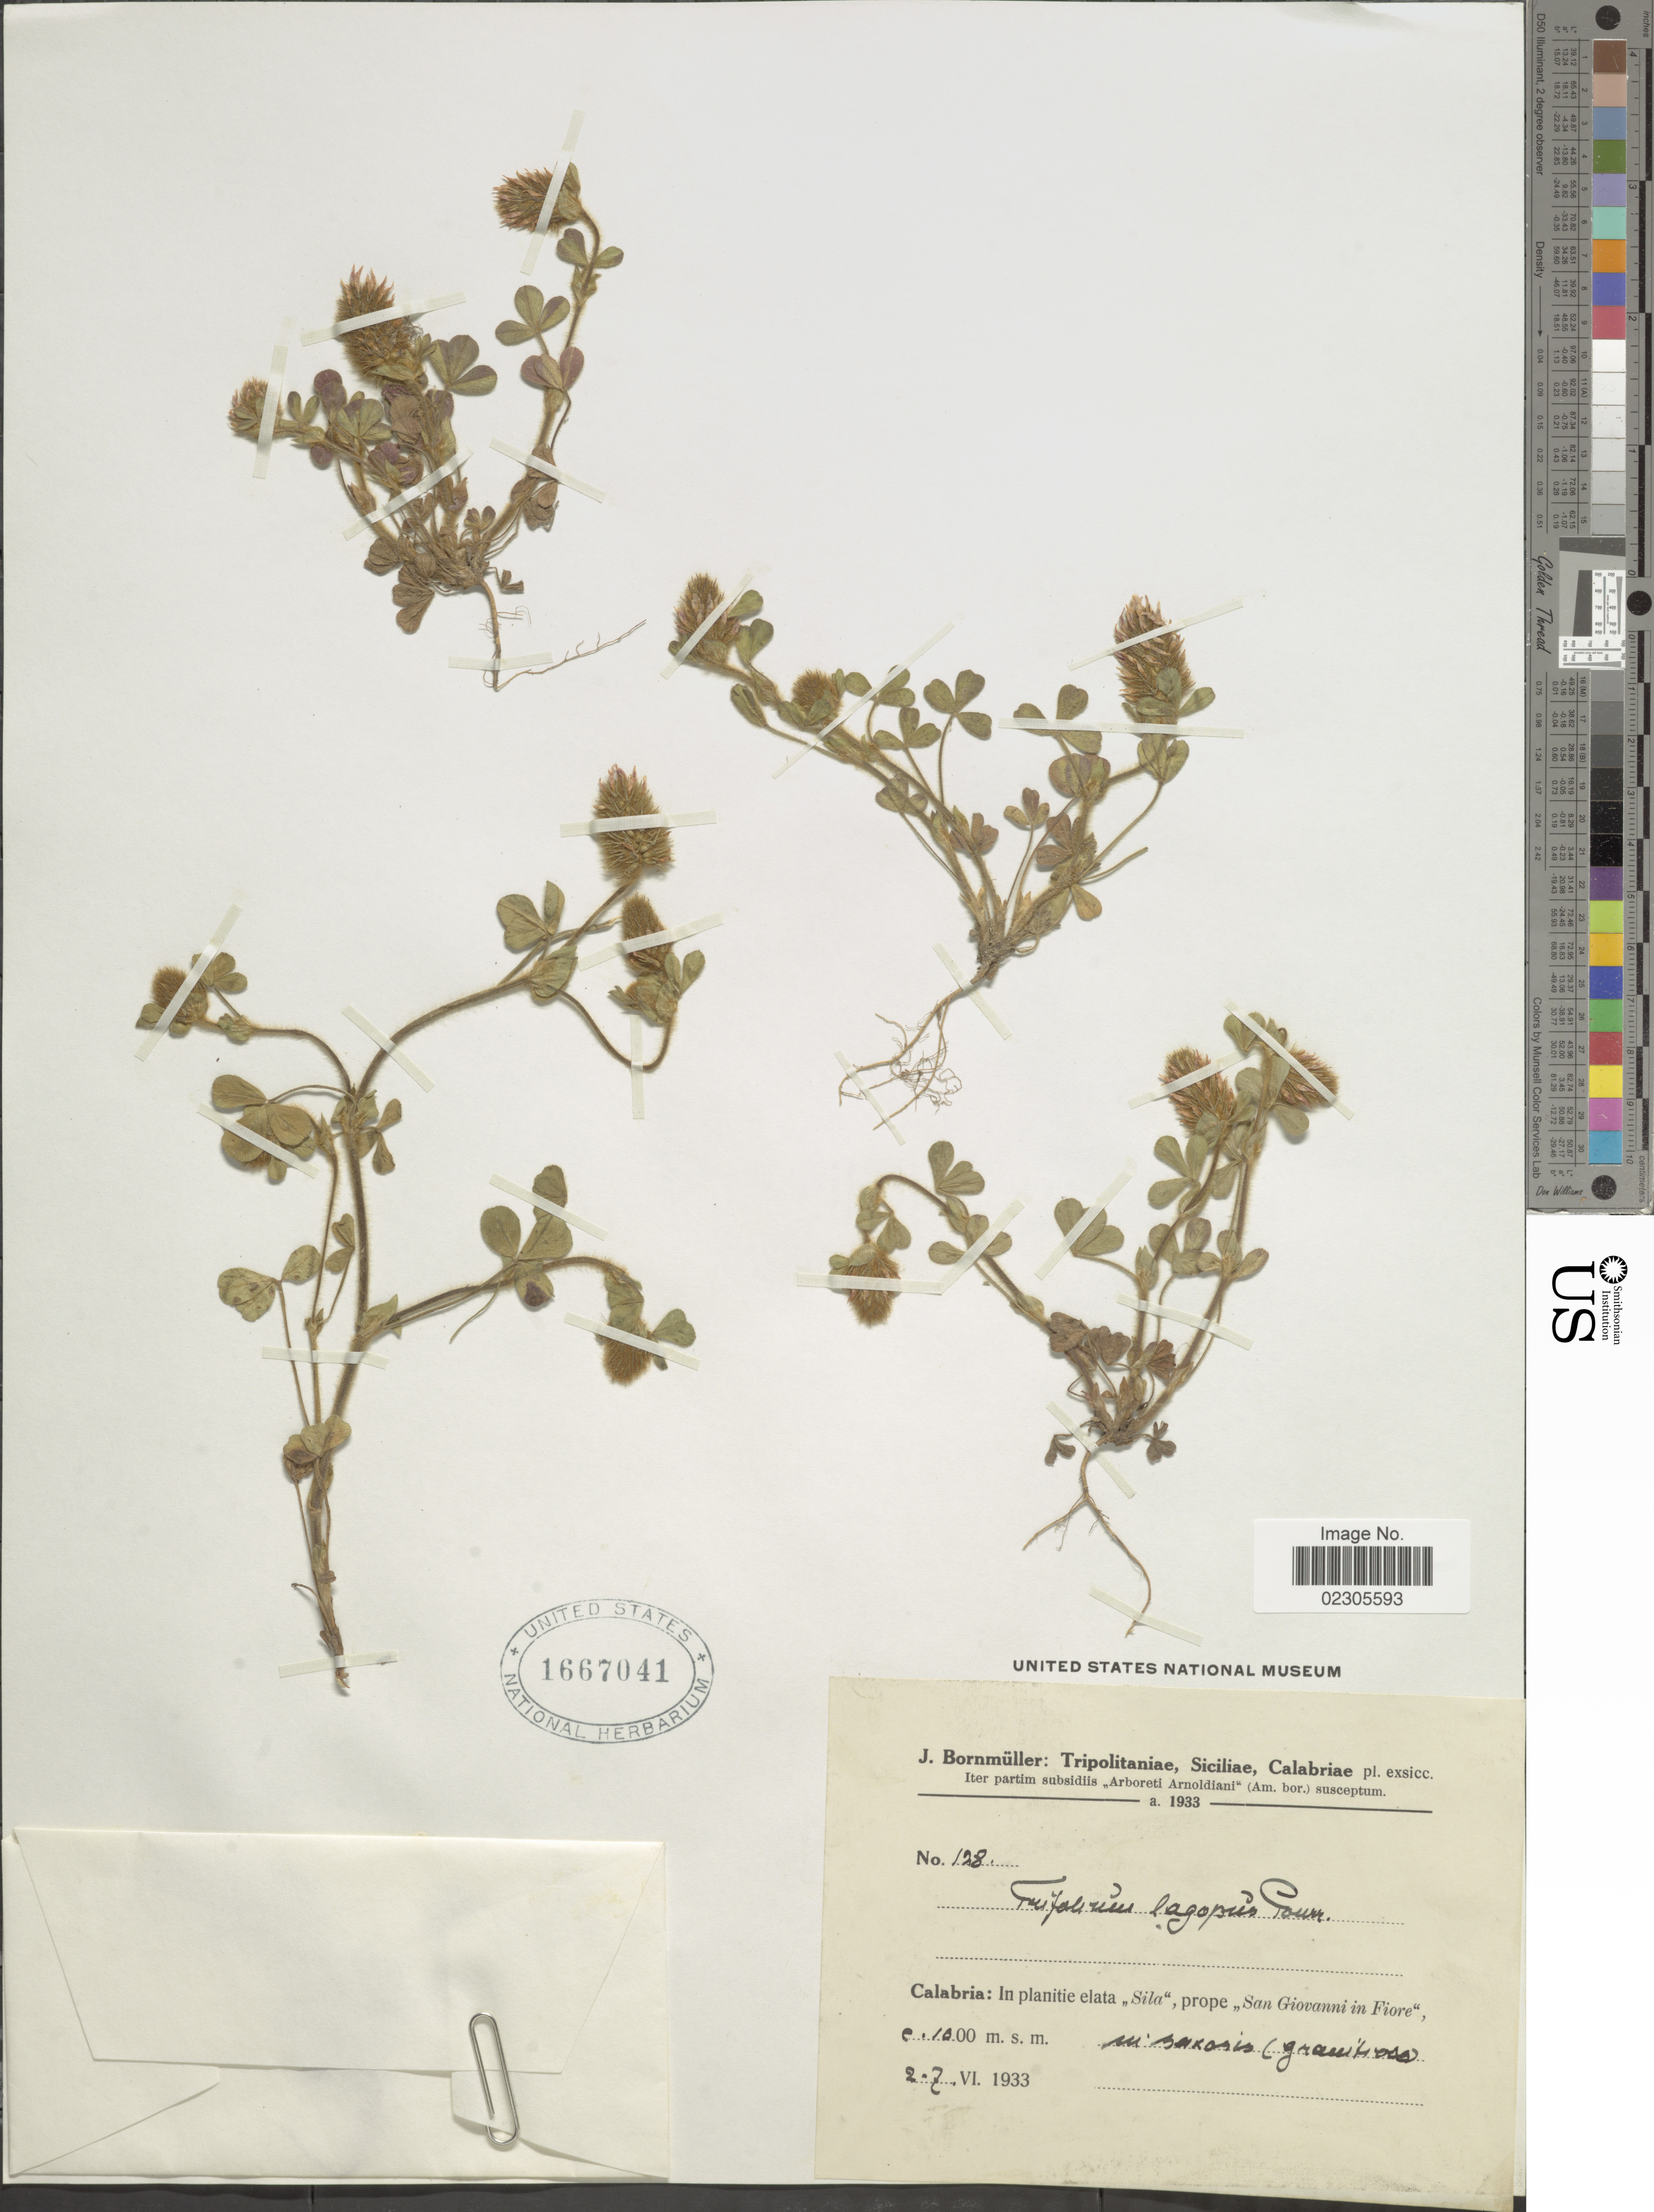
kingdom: Plantae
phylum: Tracheophyta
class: Magnoliopsida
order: Fabales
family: Fabaceae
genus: Trifolium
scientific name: Trifolium lagopus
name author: Willd.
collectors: J. Bornmüller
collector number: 128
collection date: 1933-06-02/1933-06-07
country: Italy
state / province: Calabria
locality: Tripolitaniae, Siciliae, Calabriae, in planitie elata "Sila", prope "San Giovanni in Fiore"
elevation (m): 1000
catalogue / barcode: US 1667041